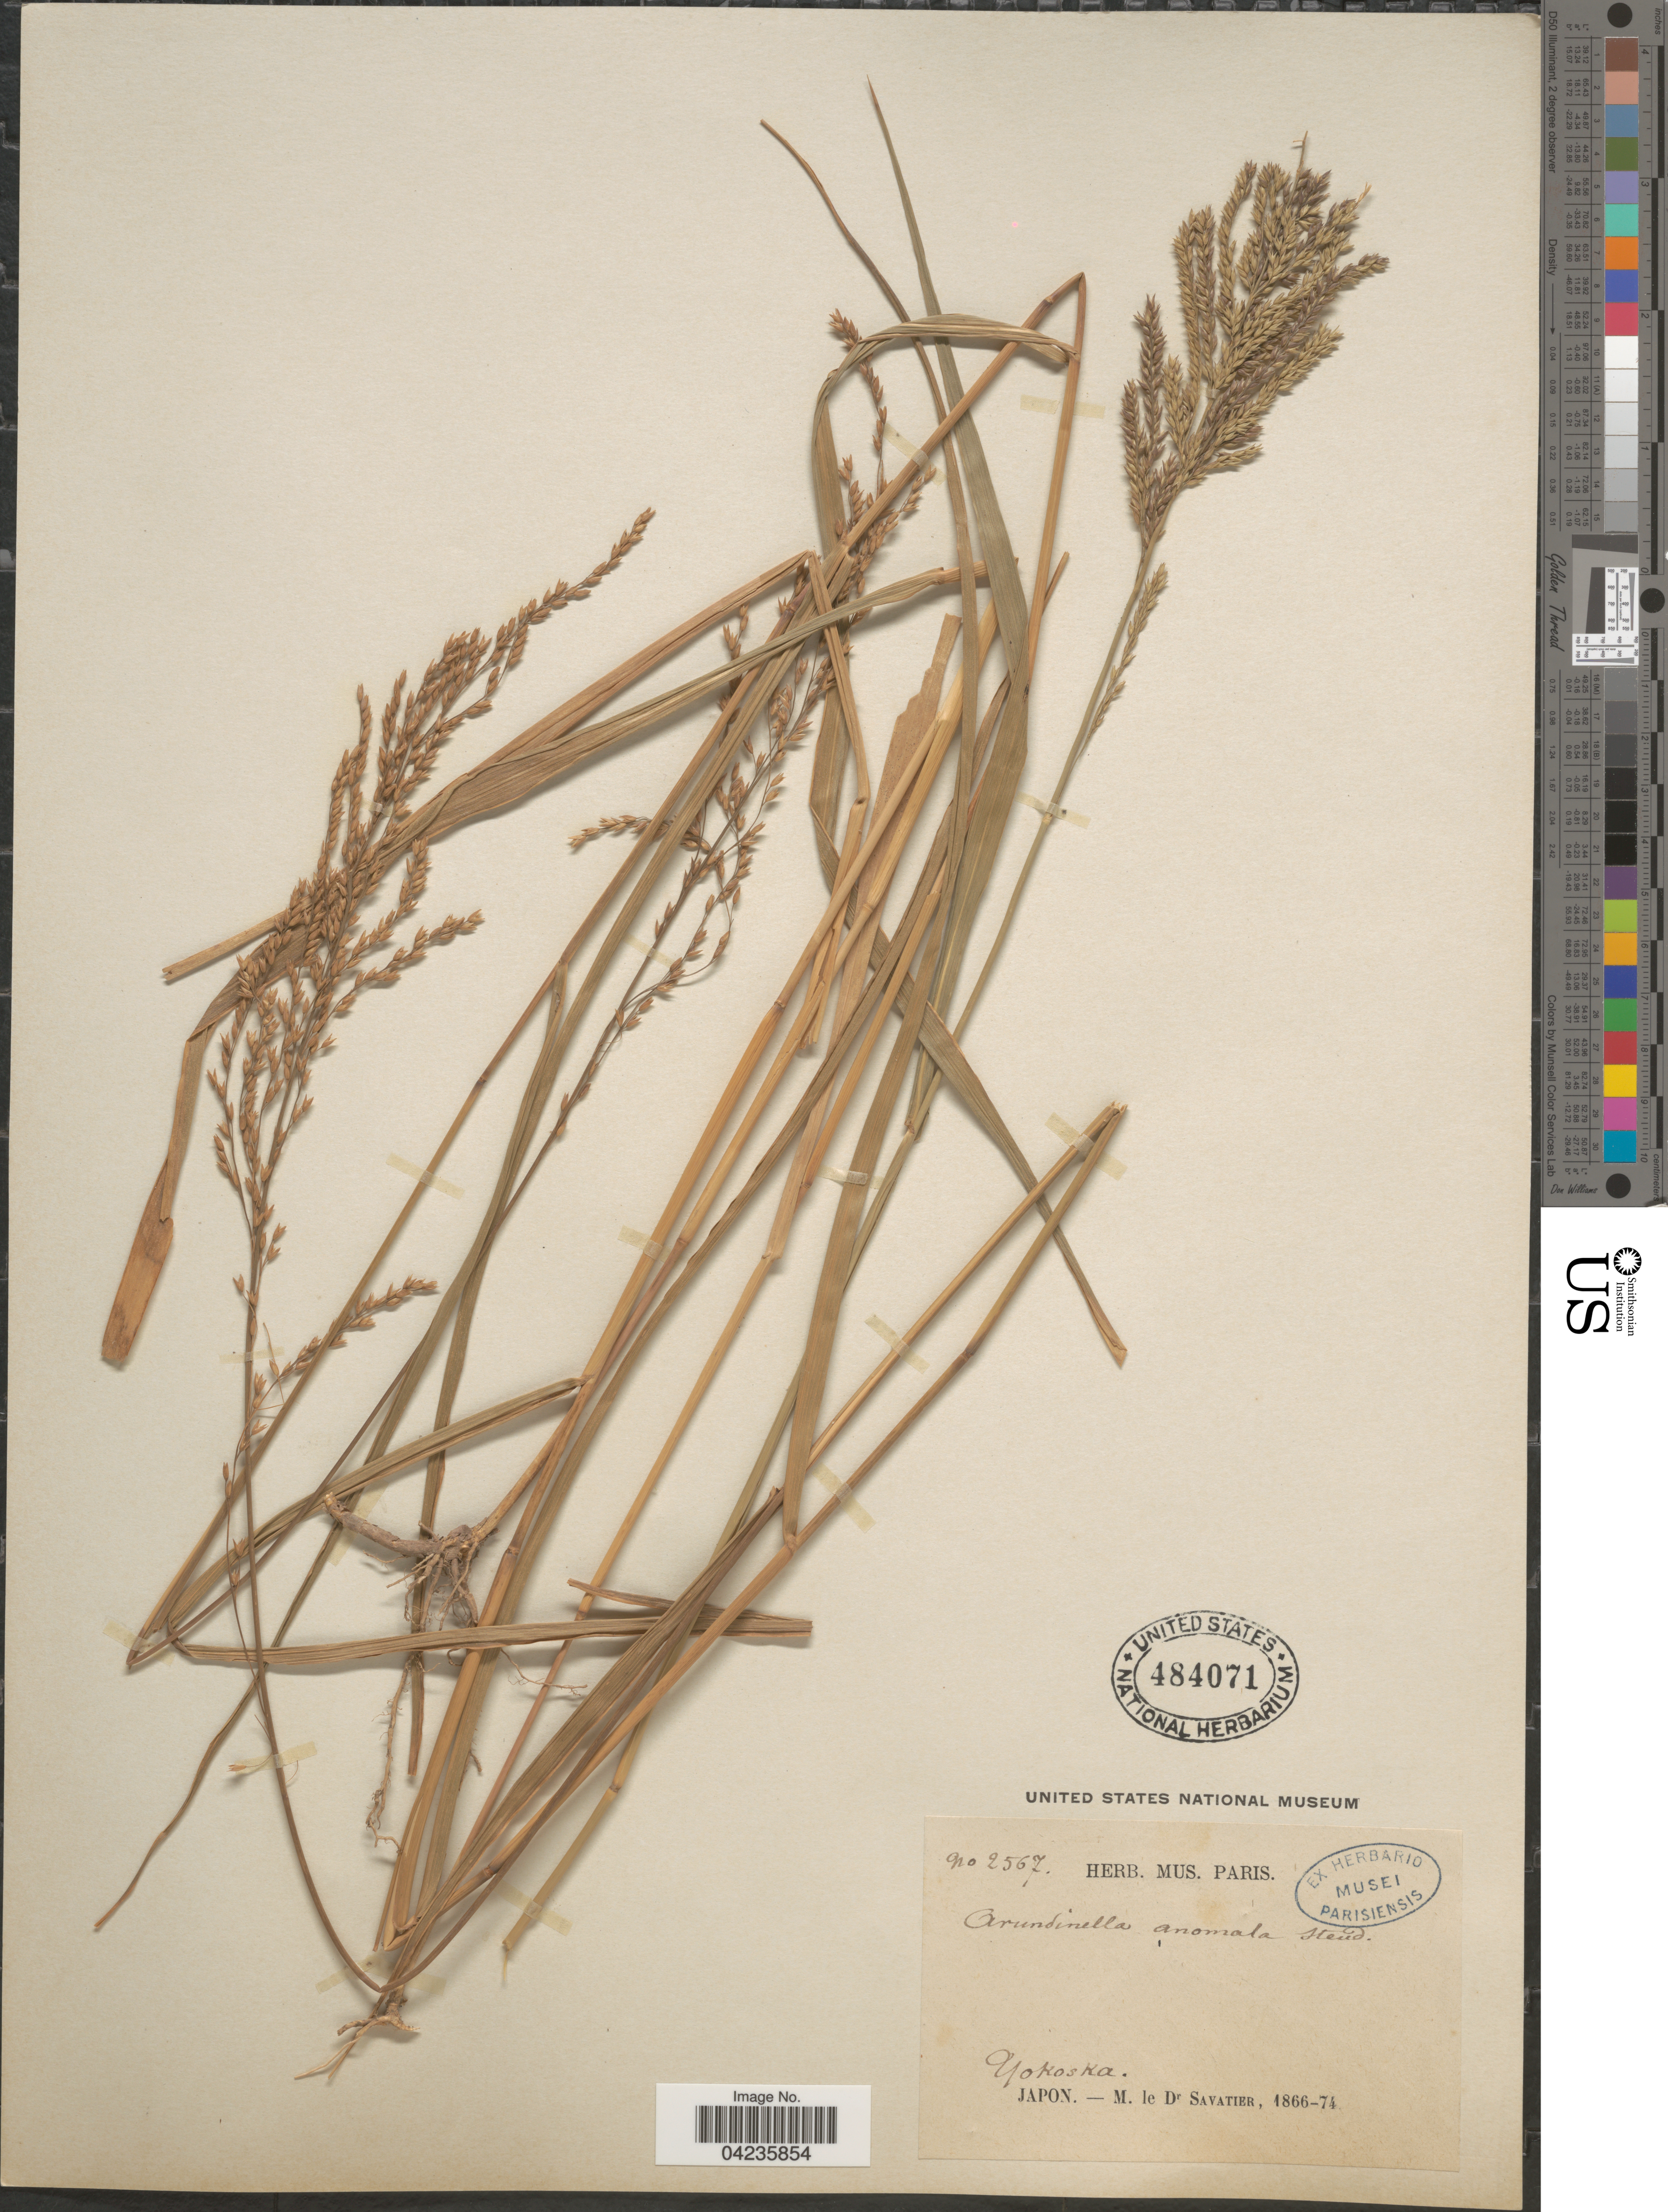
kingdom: Plantae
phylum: Tracheophyta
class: Liliopsida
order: Poales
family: Poaceae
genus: Arundinella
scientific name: Arundinella hirta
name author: (Thunb.) Tanaka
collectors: M. Savatier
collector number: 2567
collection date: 1866/1874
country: Japan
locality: Yokoska. Japon.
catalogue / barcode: US 484071